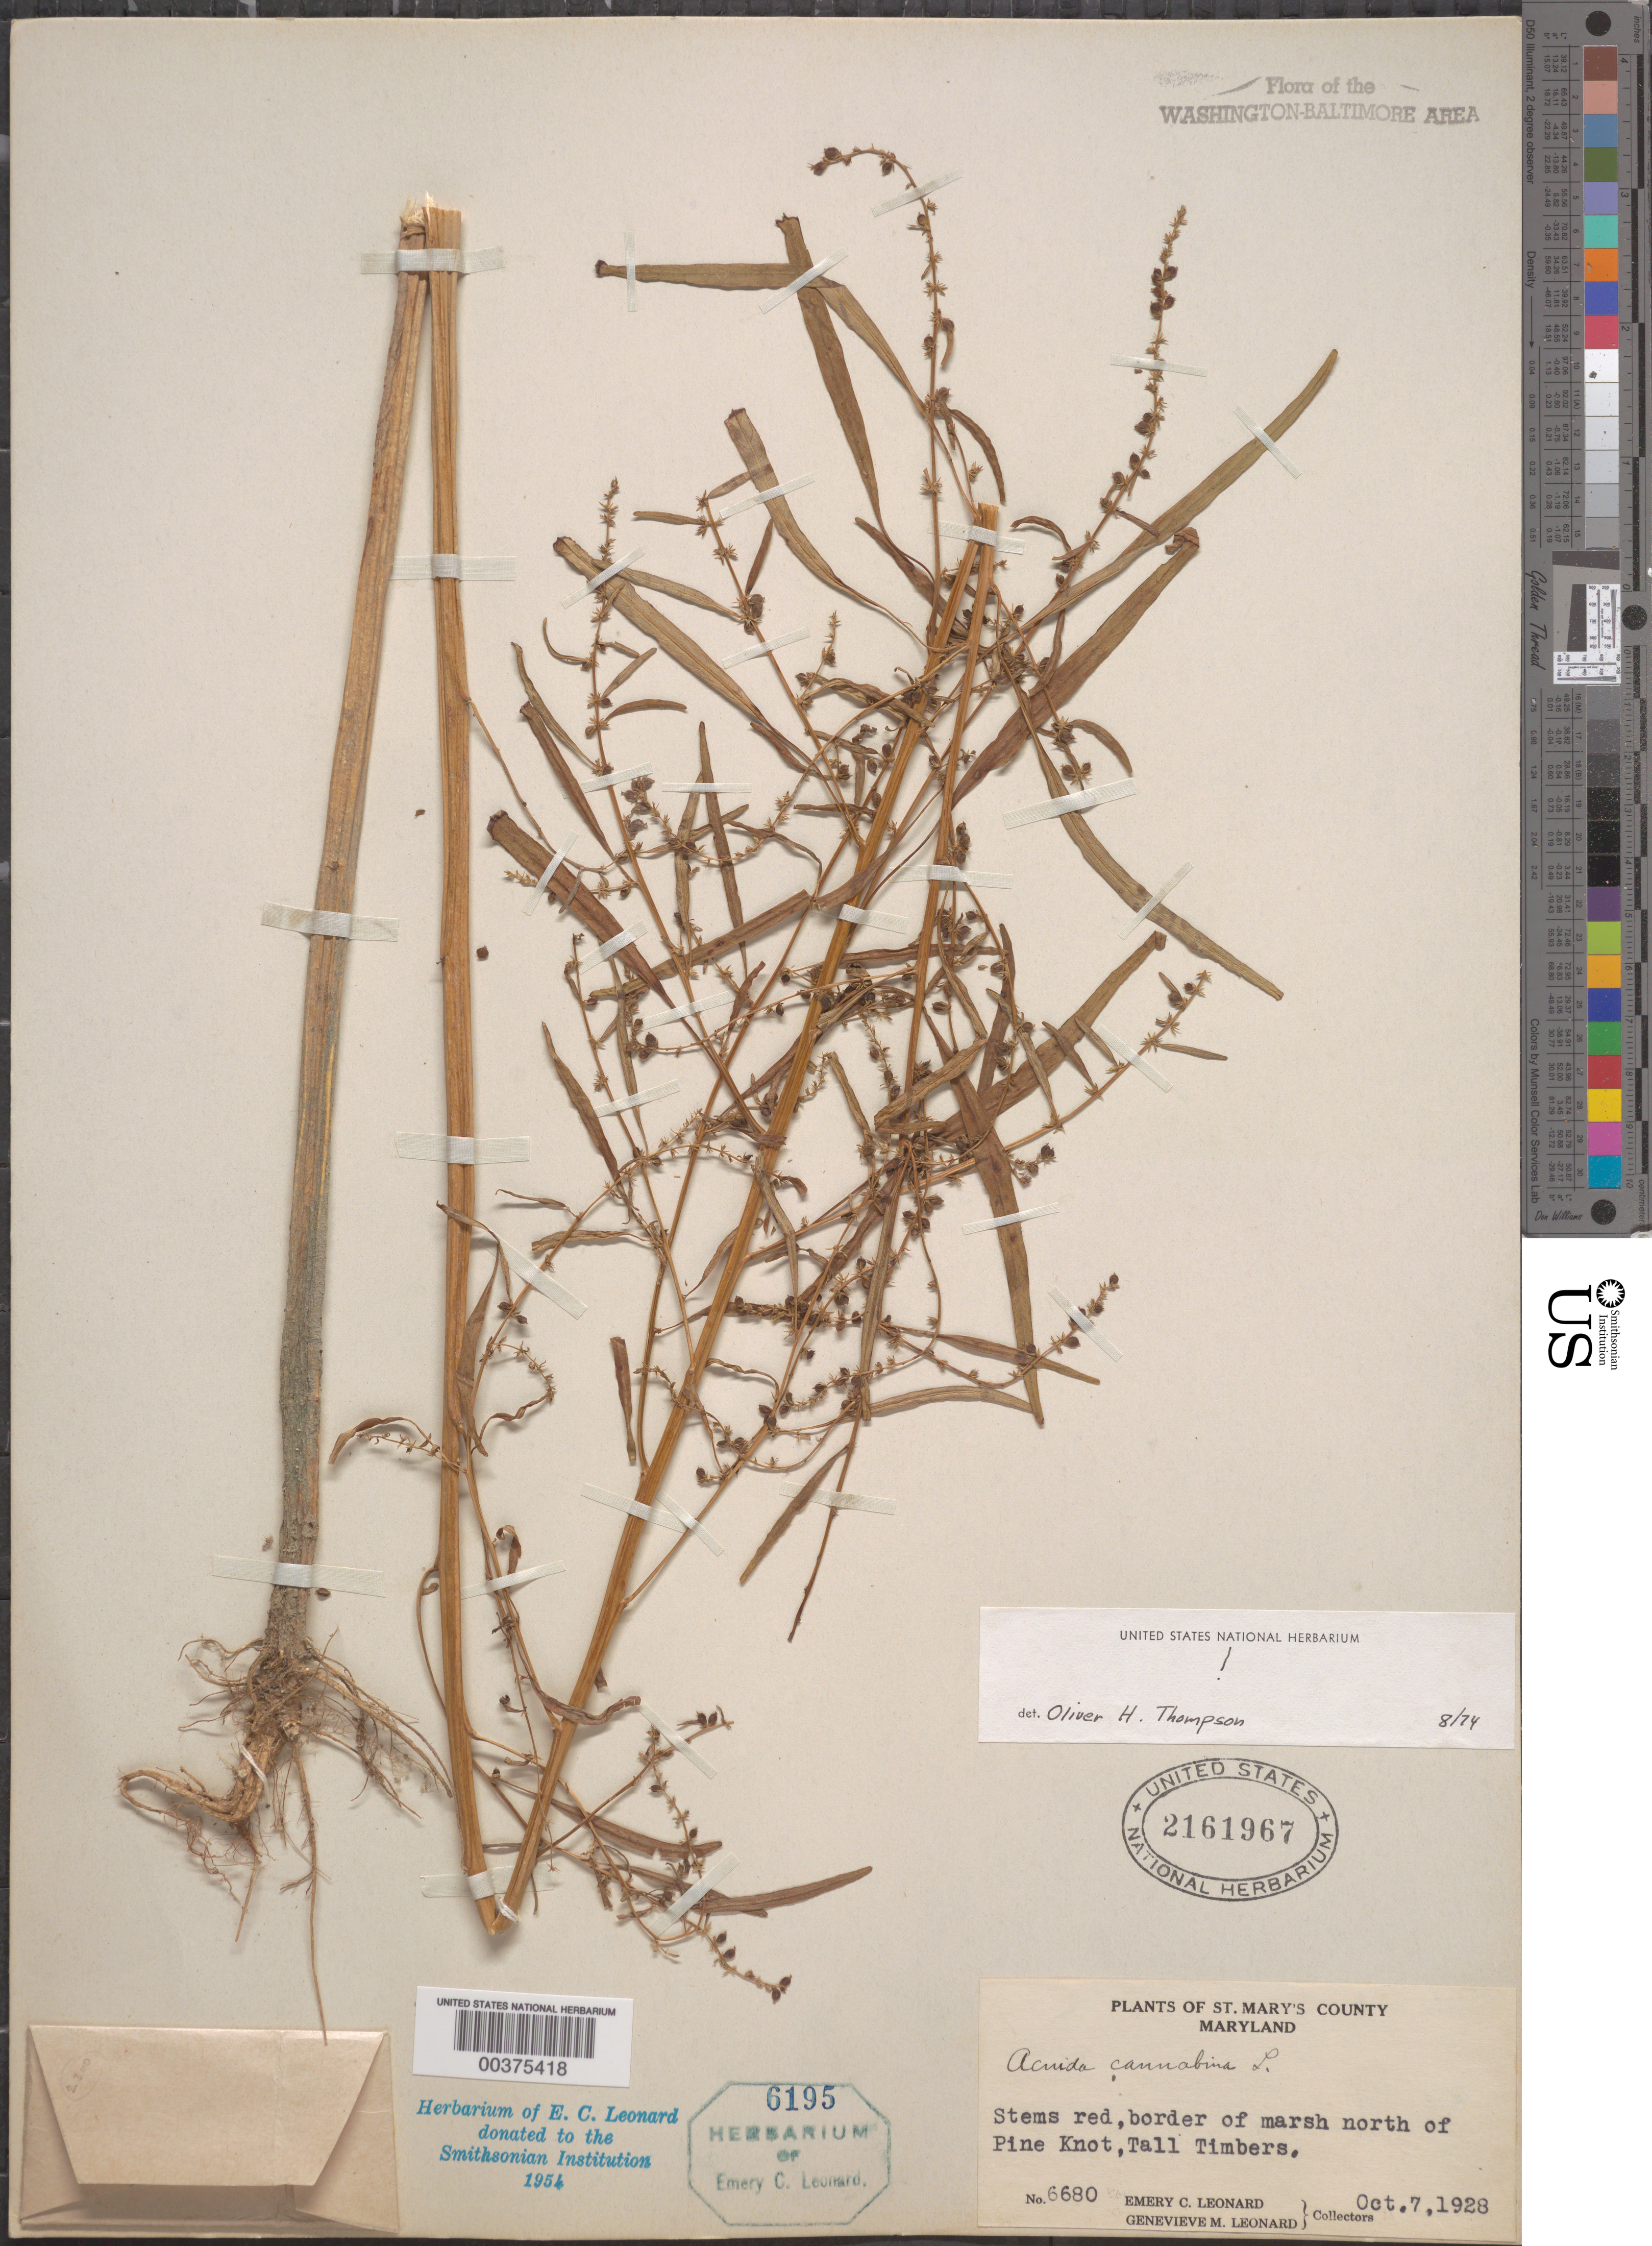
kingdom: Plantae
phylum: Tracheophyta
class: Magnoliopsida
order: Caryophyllales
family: Amaranthaceae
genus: Amaranthus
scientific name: Amaranthus cannabinus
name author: (L.) E.G. F. Sauer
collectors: E. C. Leonard & G. M. Leonard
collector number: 6680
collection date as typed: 07 Oct 1928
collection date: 1928-10-07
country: United States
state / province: Maryland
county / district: St. Mary's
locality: North of Pine Knot, Tall Timbers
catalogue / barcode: US 2161967